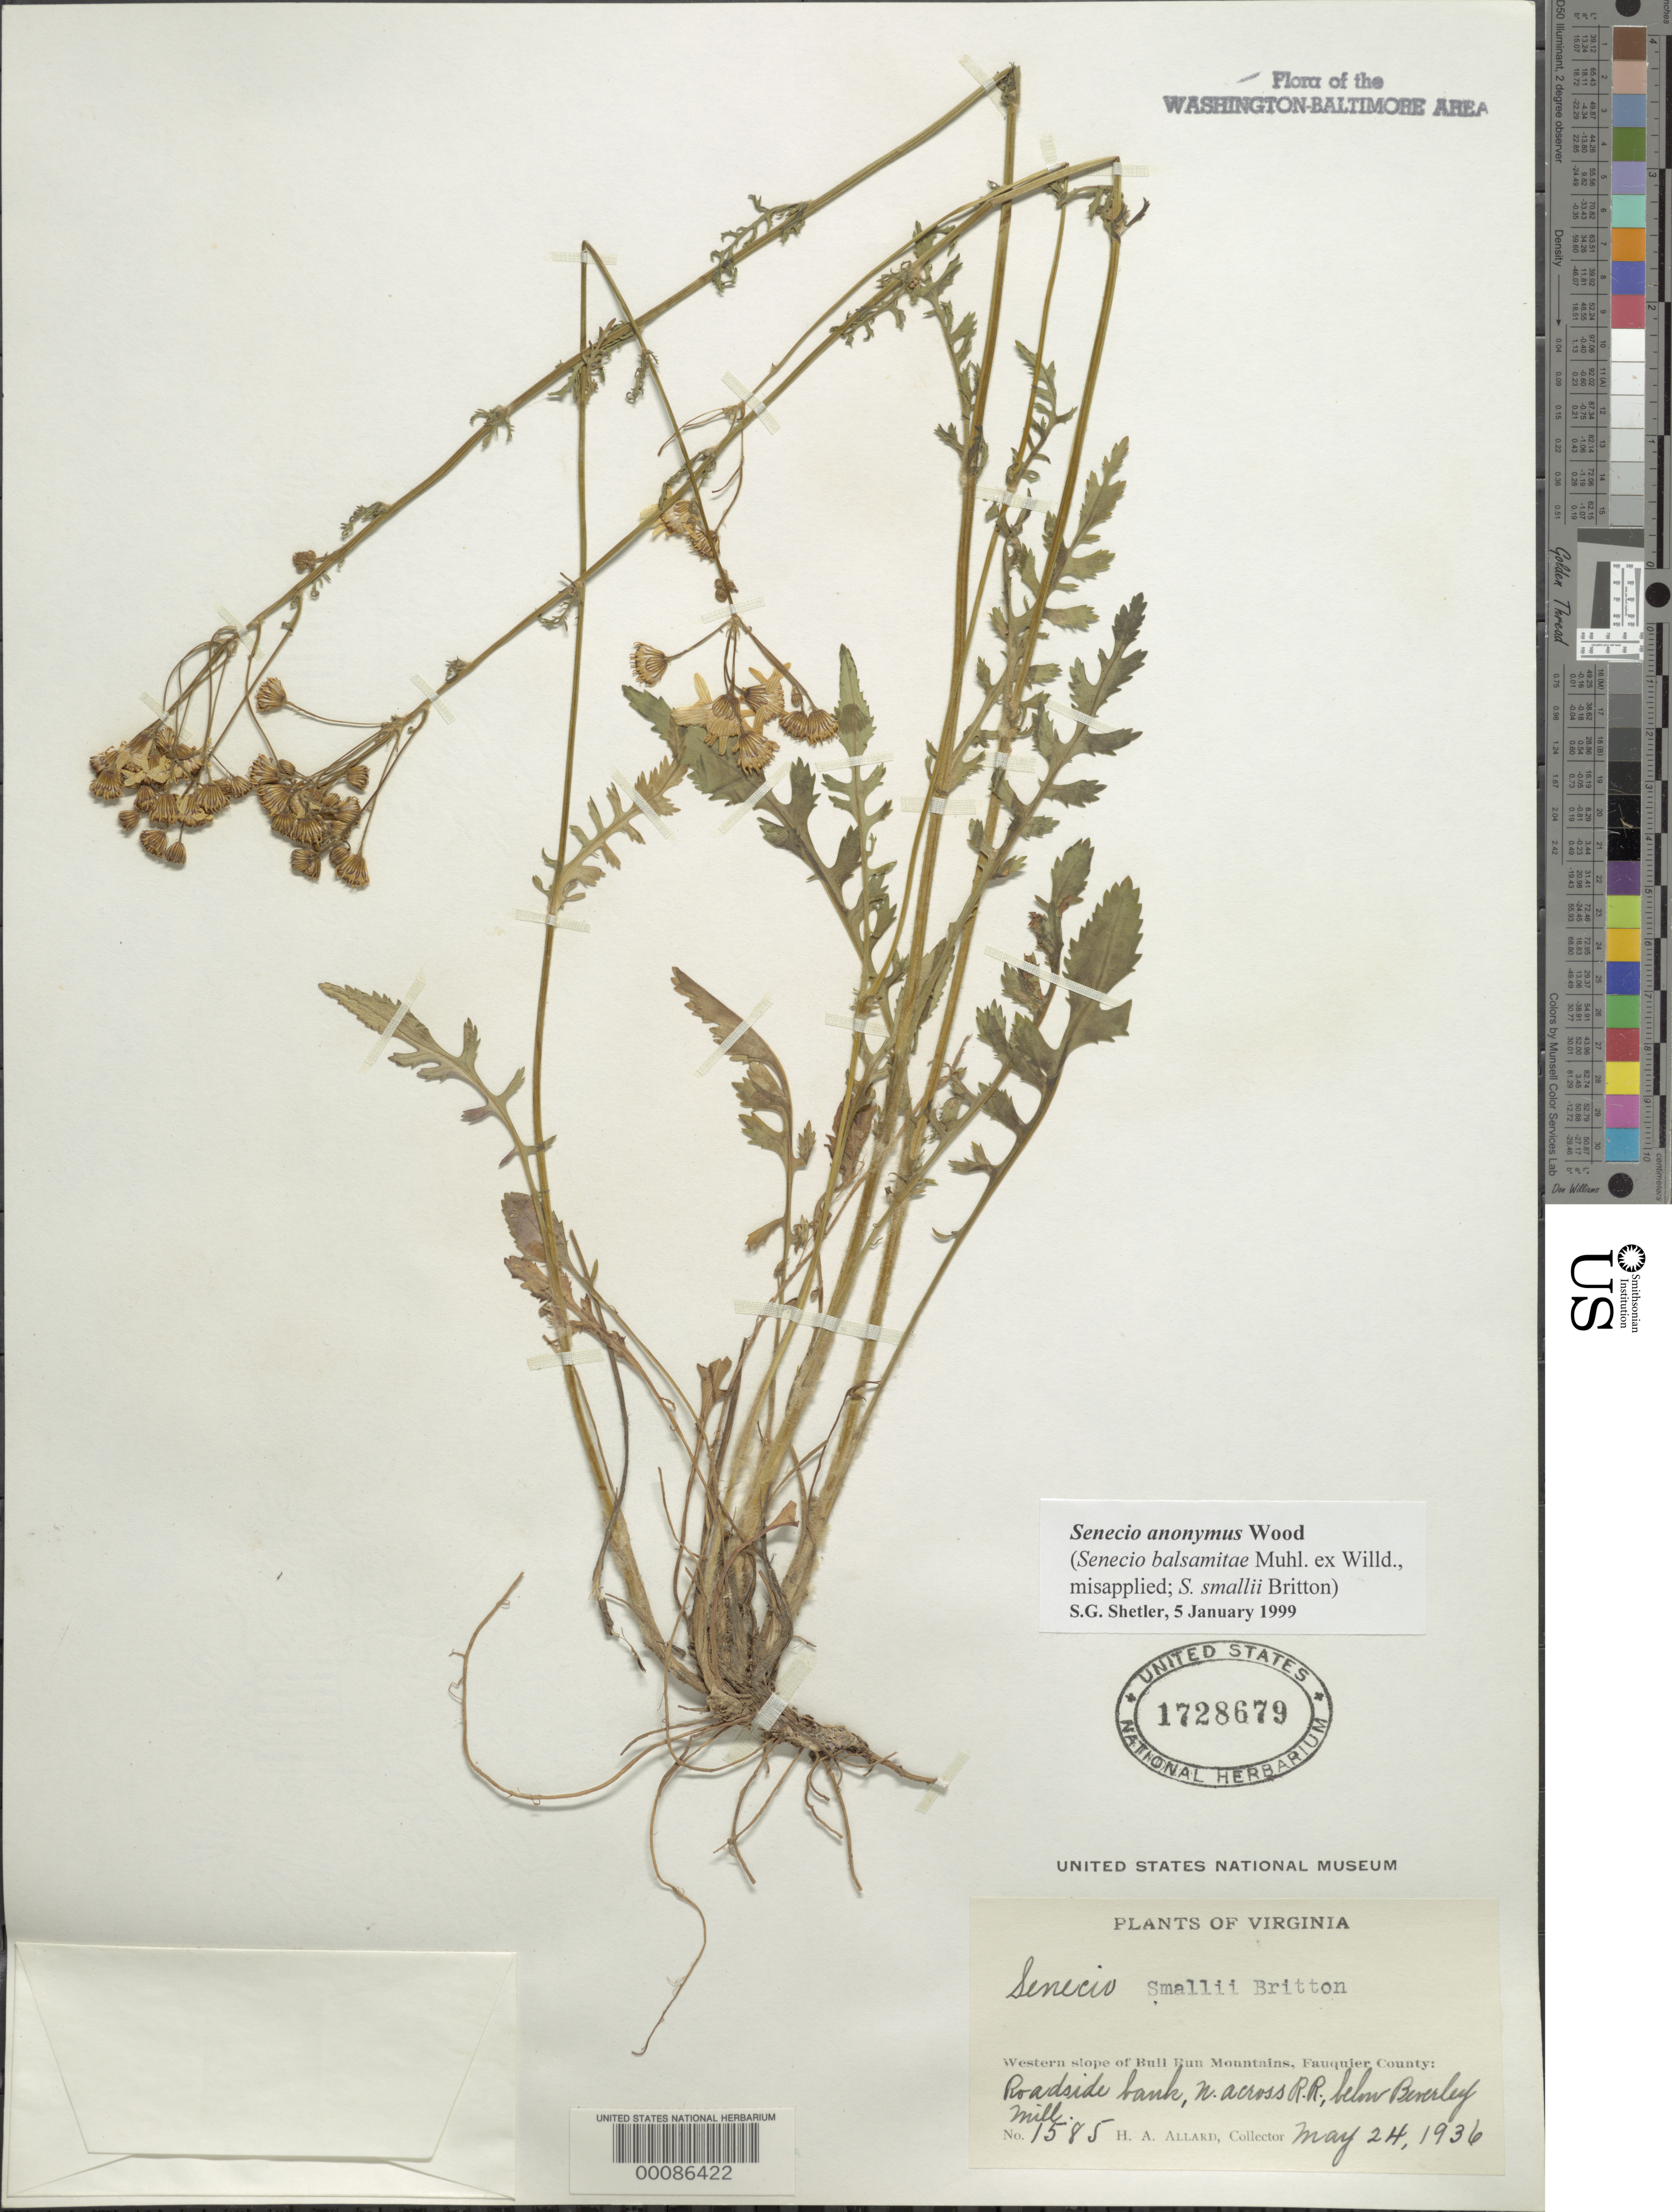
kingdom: Plantae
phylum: Tracheophyta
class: Magnoliopsida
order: Asterales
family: Asteraceae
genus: Packera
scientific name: Packera anonyma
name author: (Alph. Wood) W.A. Weber & Á. Löve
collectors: H. A. Allard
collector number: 1585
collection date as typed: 24 May 1936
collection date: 1936-05-24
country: United States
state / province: Virginia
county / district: Fauquier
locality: Below Beverley Mill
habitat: Roadside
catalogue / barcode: US 1728679